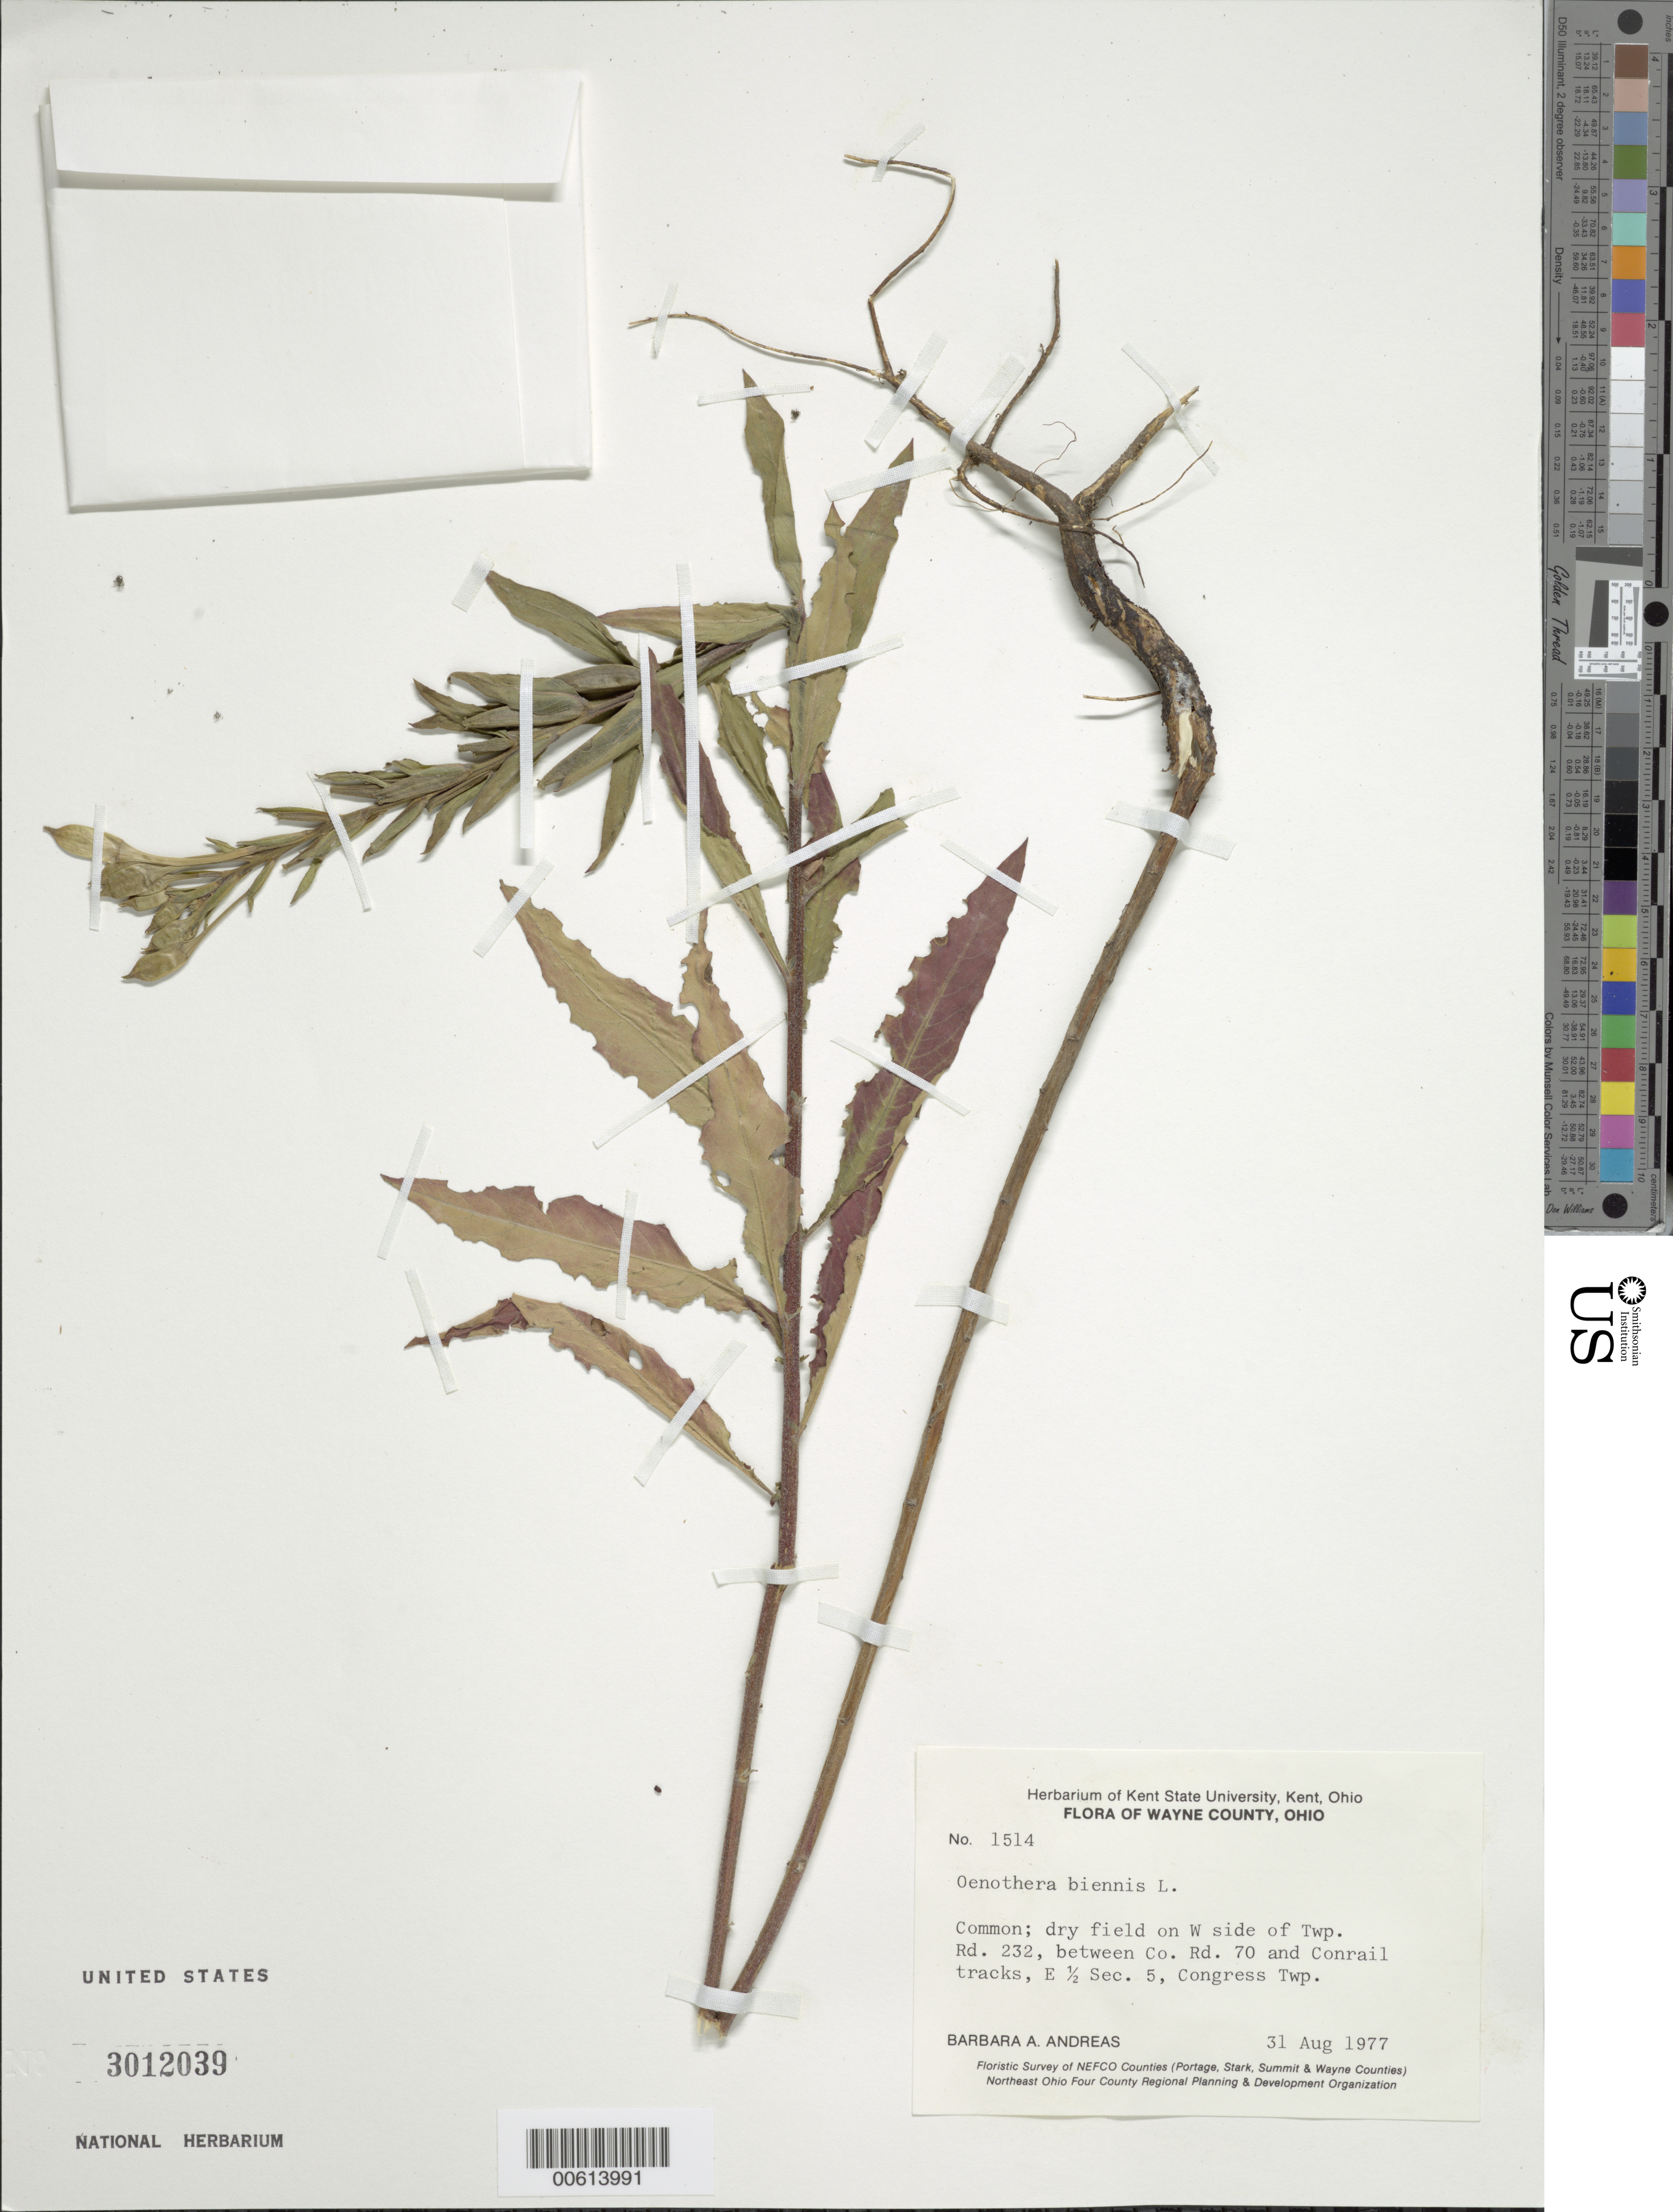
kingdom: Plantae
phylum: Tracheophyta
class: Magnoliopsida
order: Myrtales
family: Onagraceae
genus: Oenothera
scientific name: Oenothera biennis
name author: L.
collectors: B. A. Andreas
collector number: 1514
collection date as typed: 31 Aug 1977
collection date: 1977-08-31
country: United States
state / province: Ohio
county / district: Wayne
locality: Between Co. Rd. 70 and Conrail tracks, Congress Twp.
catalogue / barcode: US 3012039